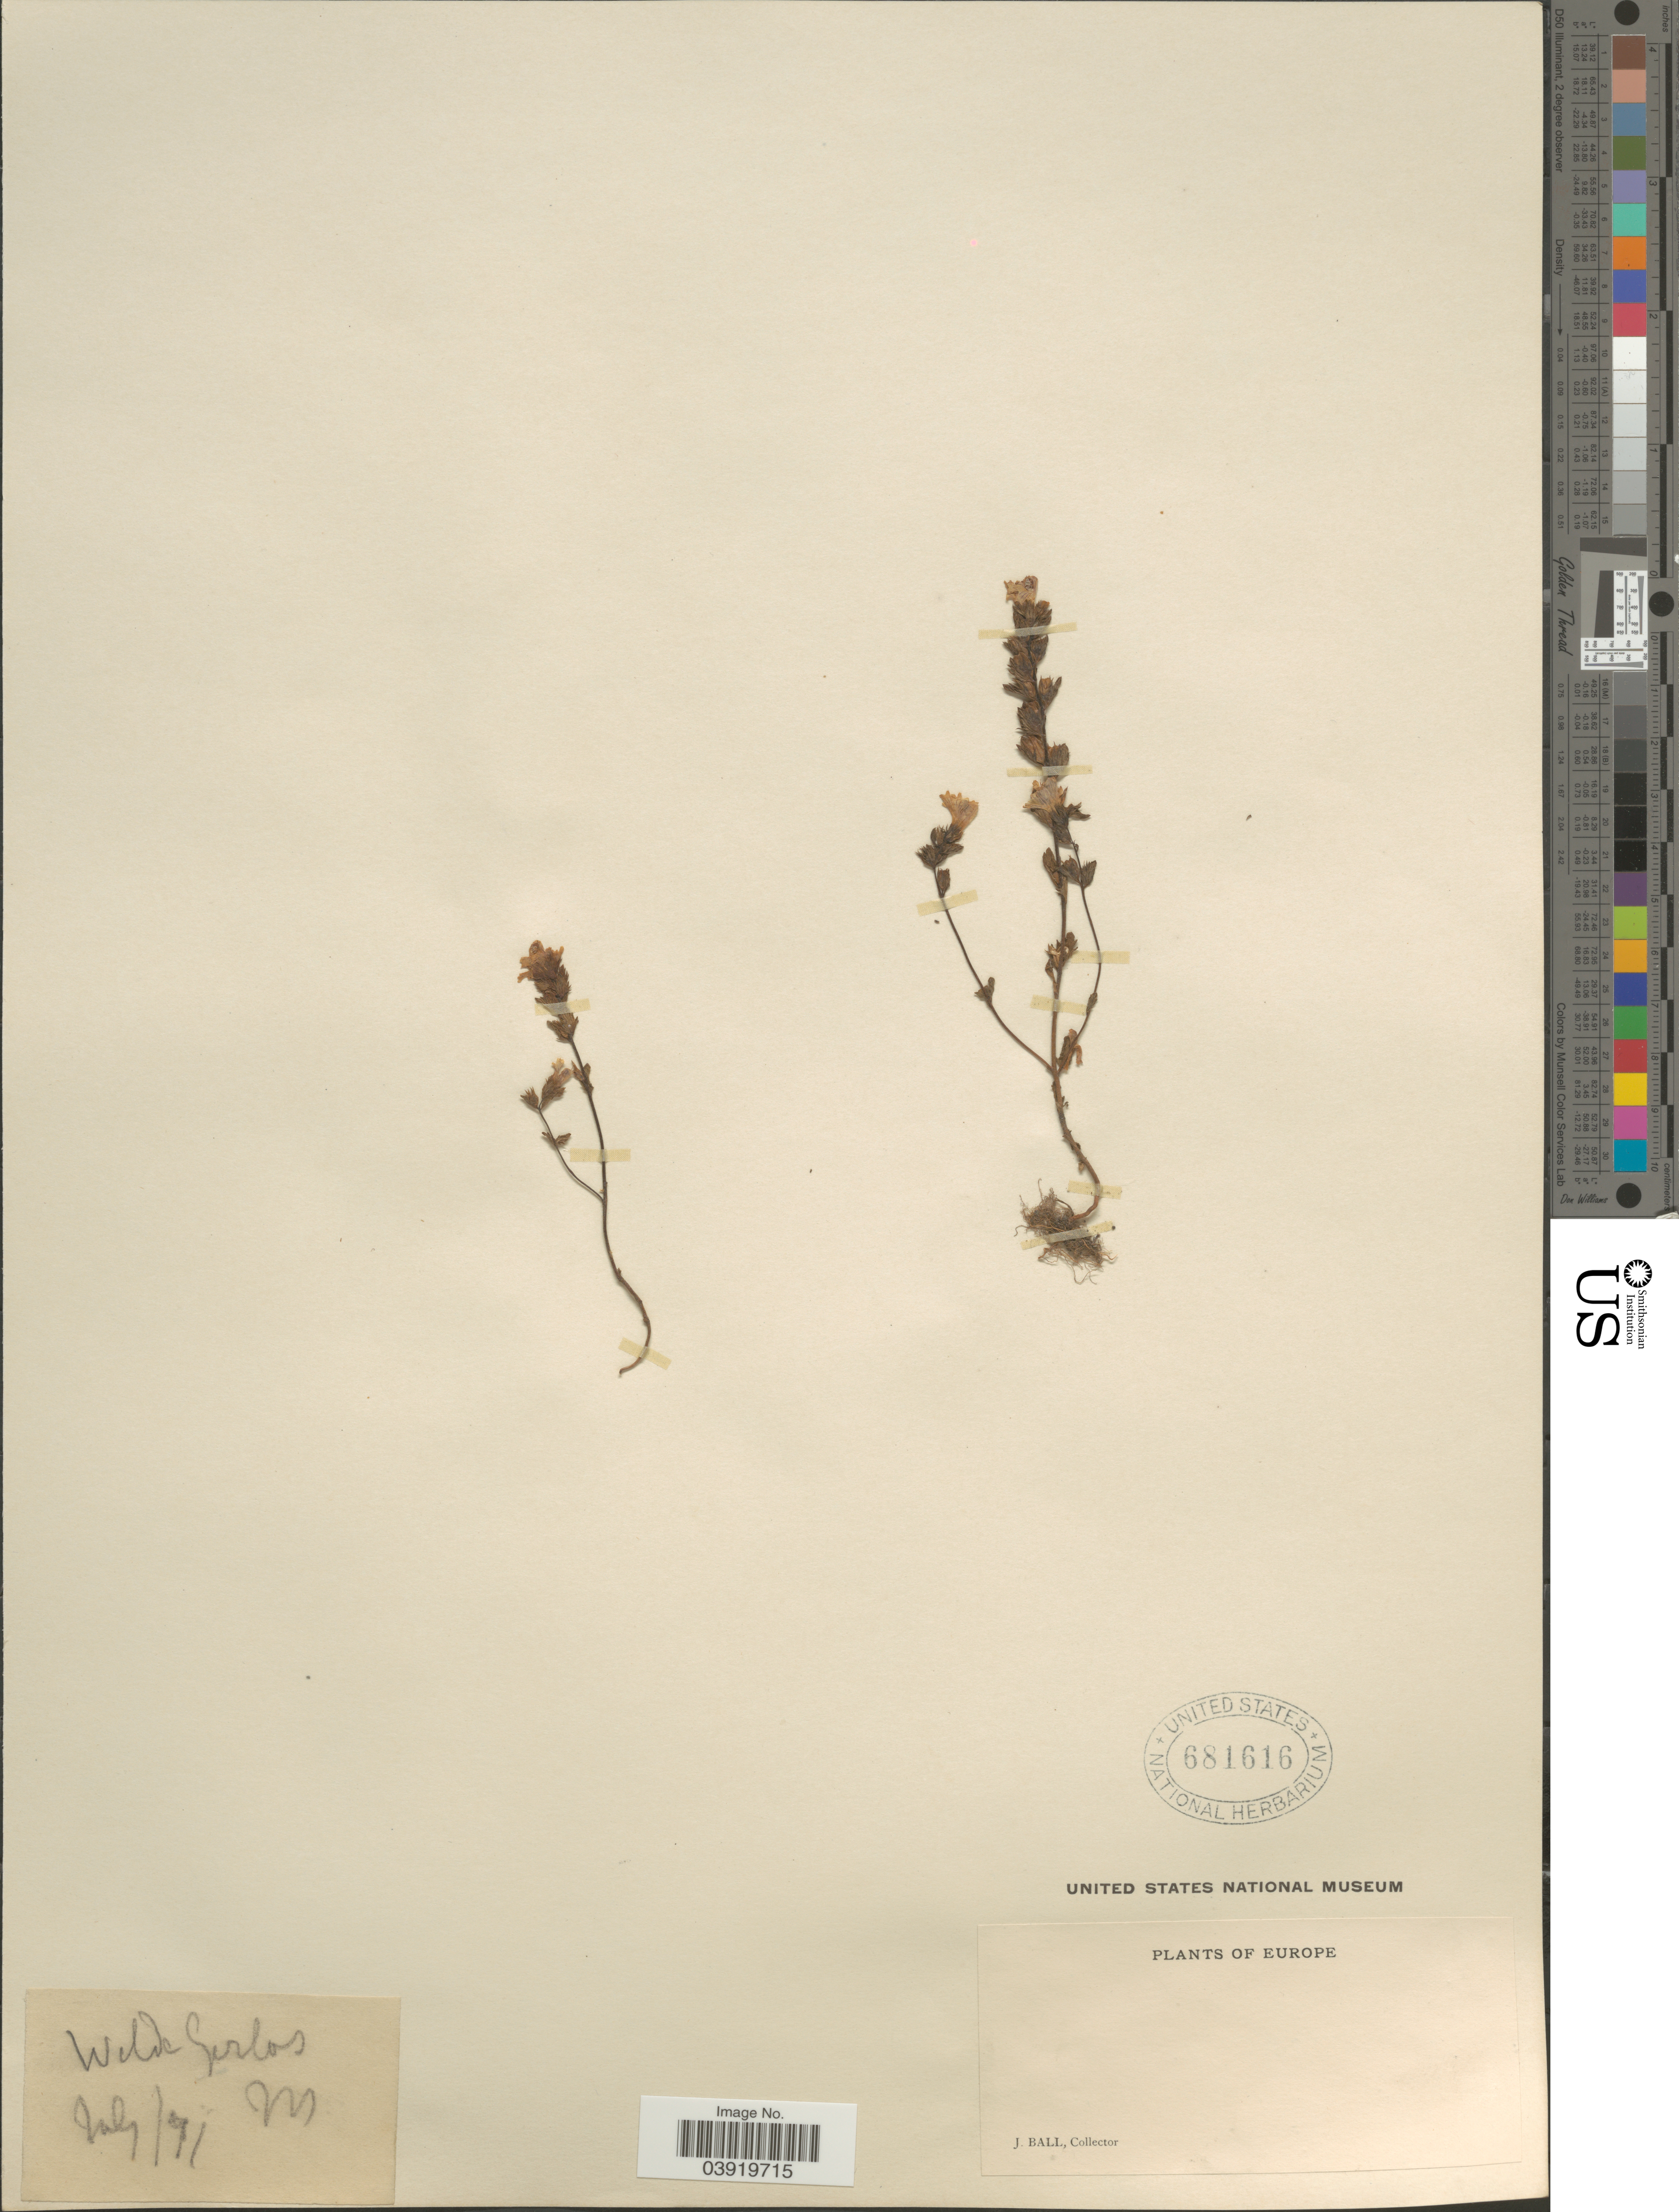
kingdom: Plantae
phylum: Tracheophyta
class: Magnoliopsida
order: Lamiales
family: Orobanchaceae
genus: Euphrasia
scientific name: Euphrasia sp.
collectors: J. Ball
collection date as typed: Transcribed d/m/y: /7/41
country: Austria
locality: Wilde Gerlos. Europe.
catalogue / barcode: US 681616